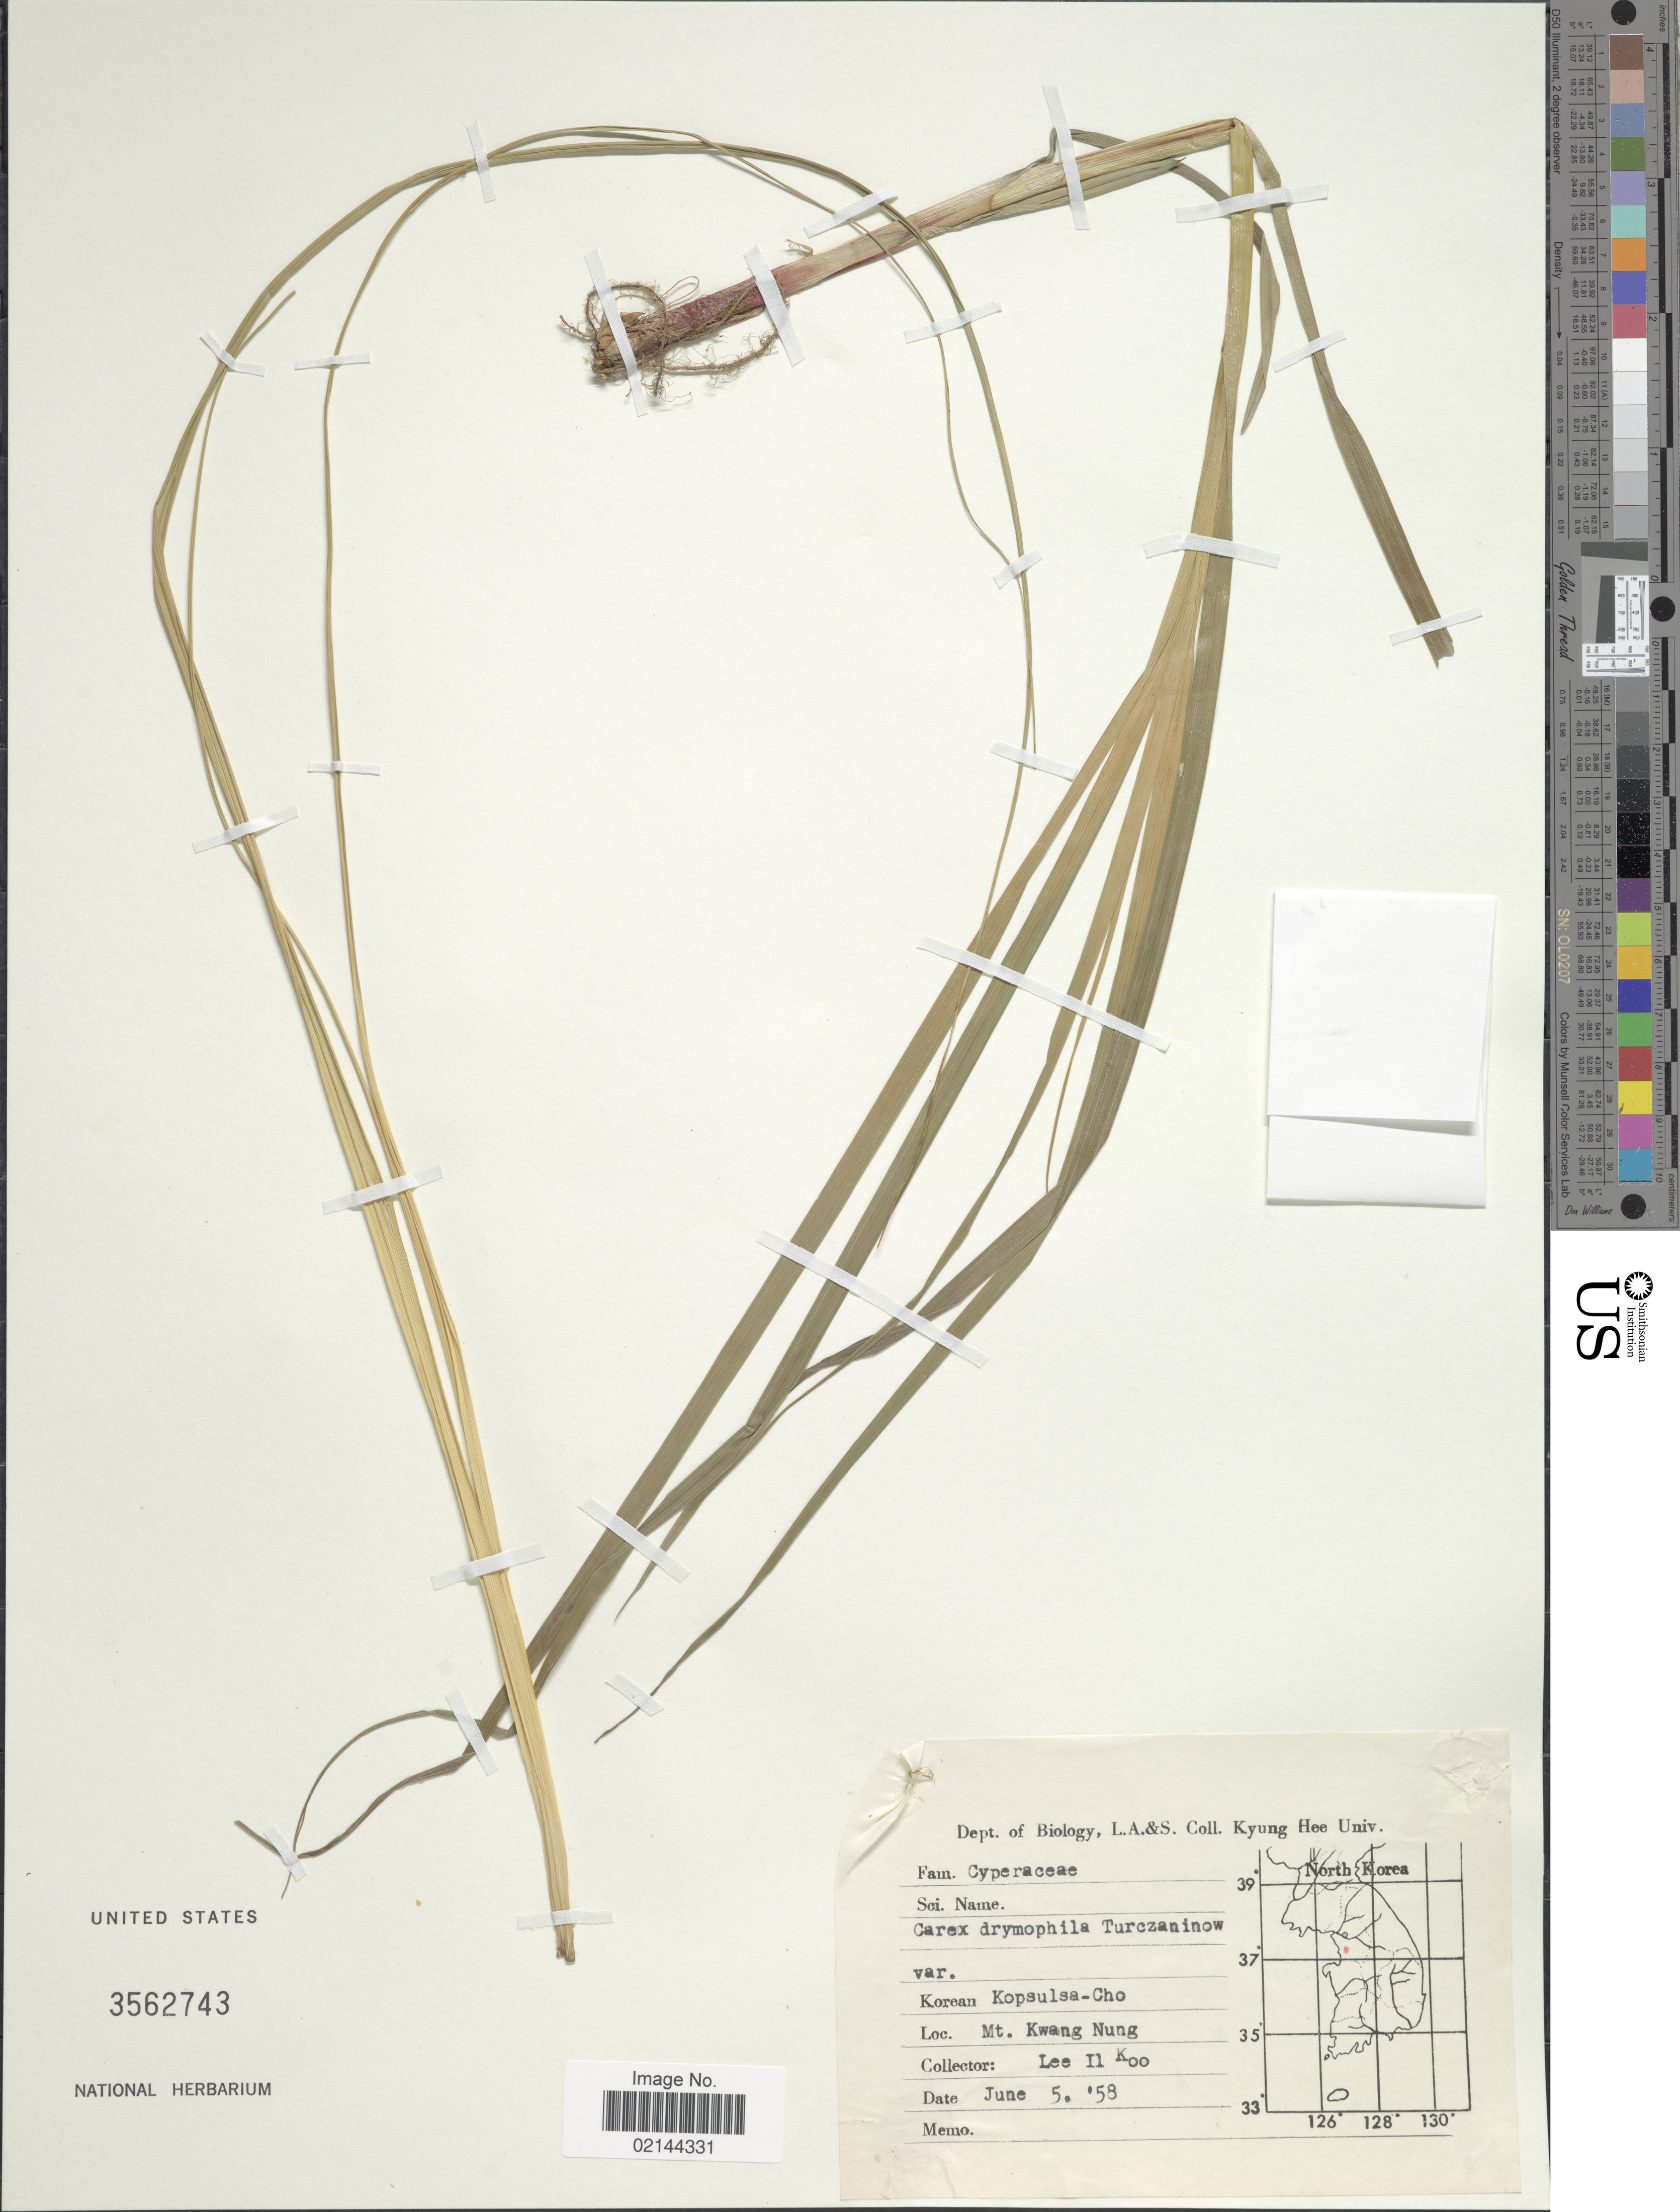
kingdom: Plantae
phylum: Tracheophyta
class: Liliopsida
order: Poales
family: Cyperaceae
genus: Carex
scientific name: Carex drymophila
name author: Turcz.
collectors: I. Lee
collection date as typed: Transcribed d/m/y: 5/6/58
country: South Korea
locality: Mt. Kwang Nung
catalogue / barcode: US 3562743